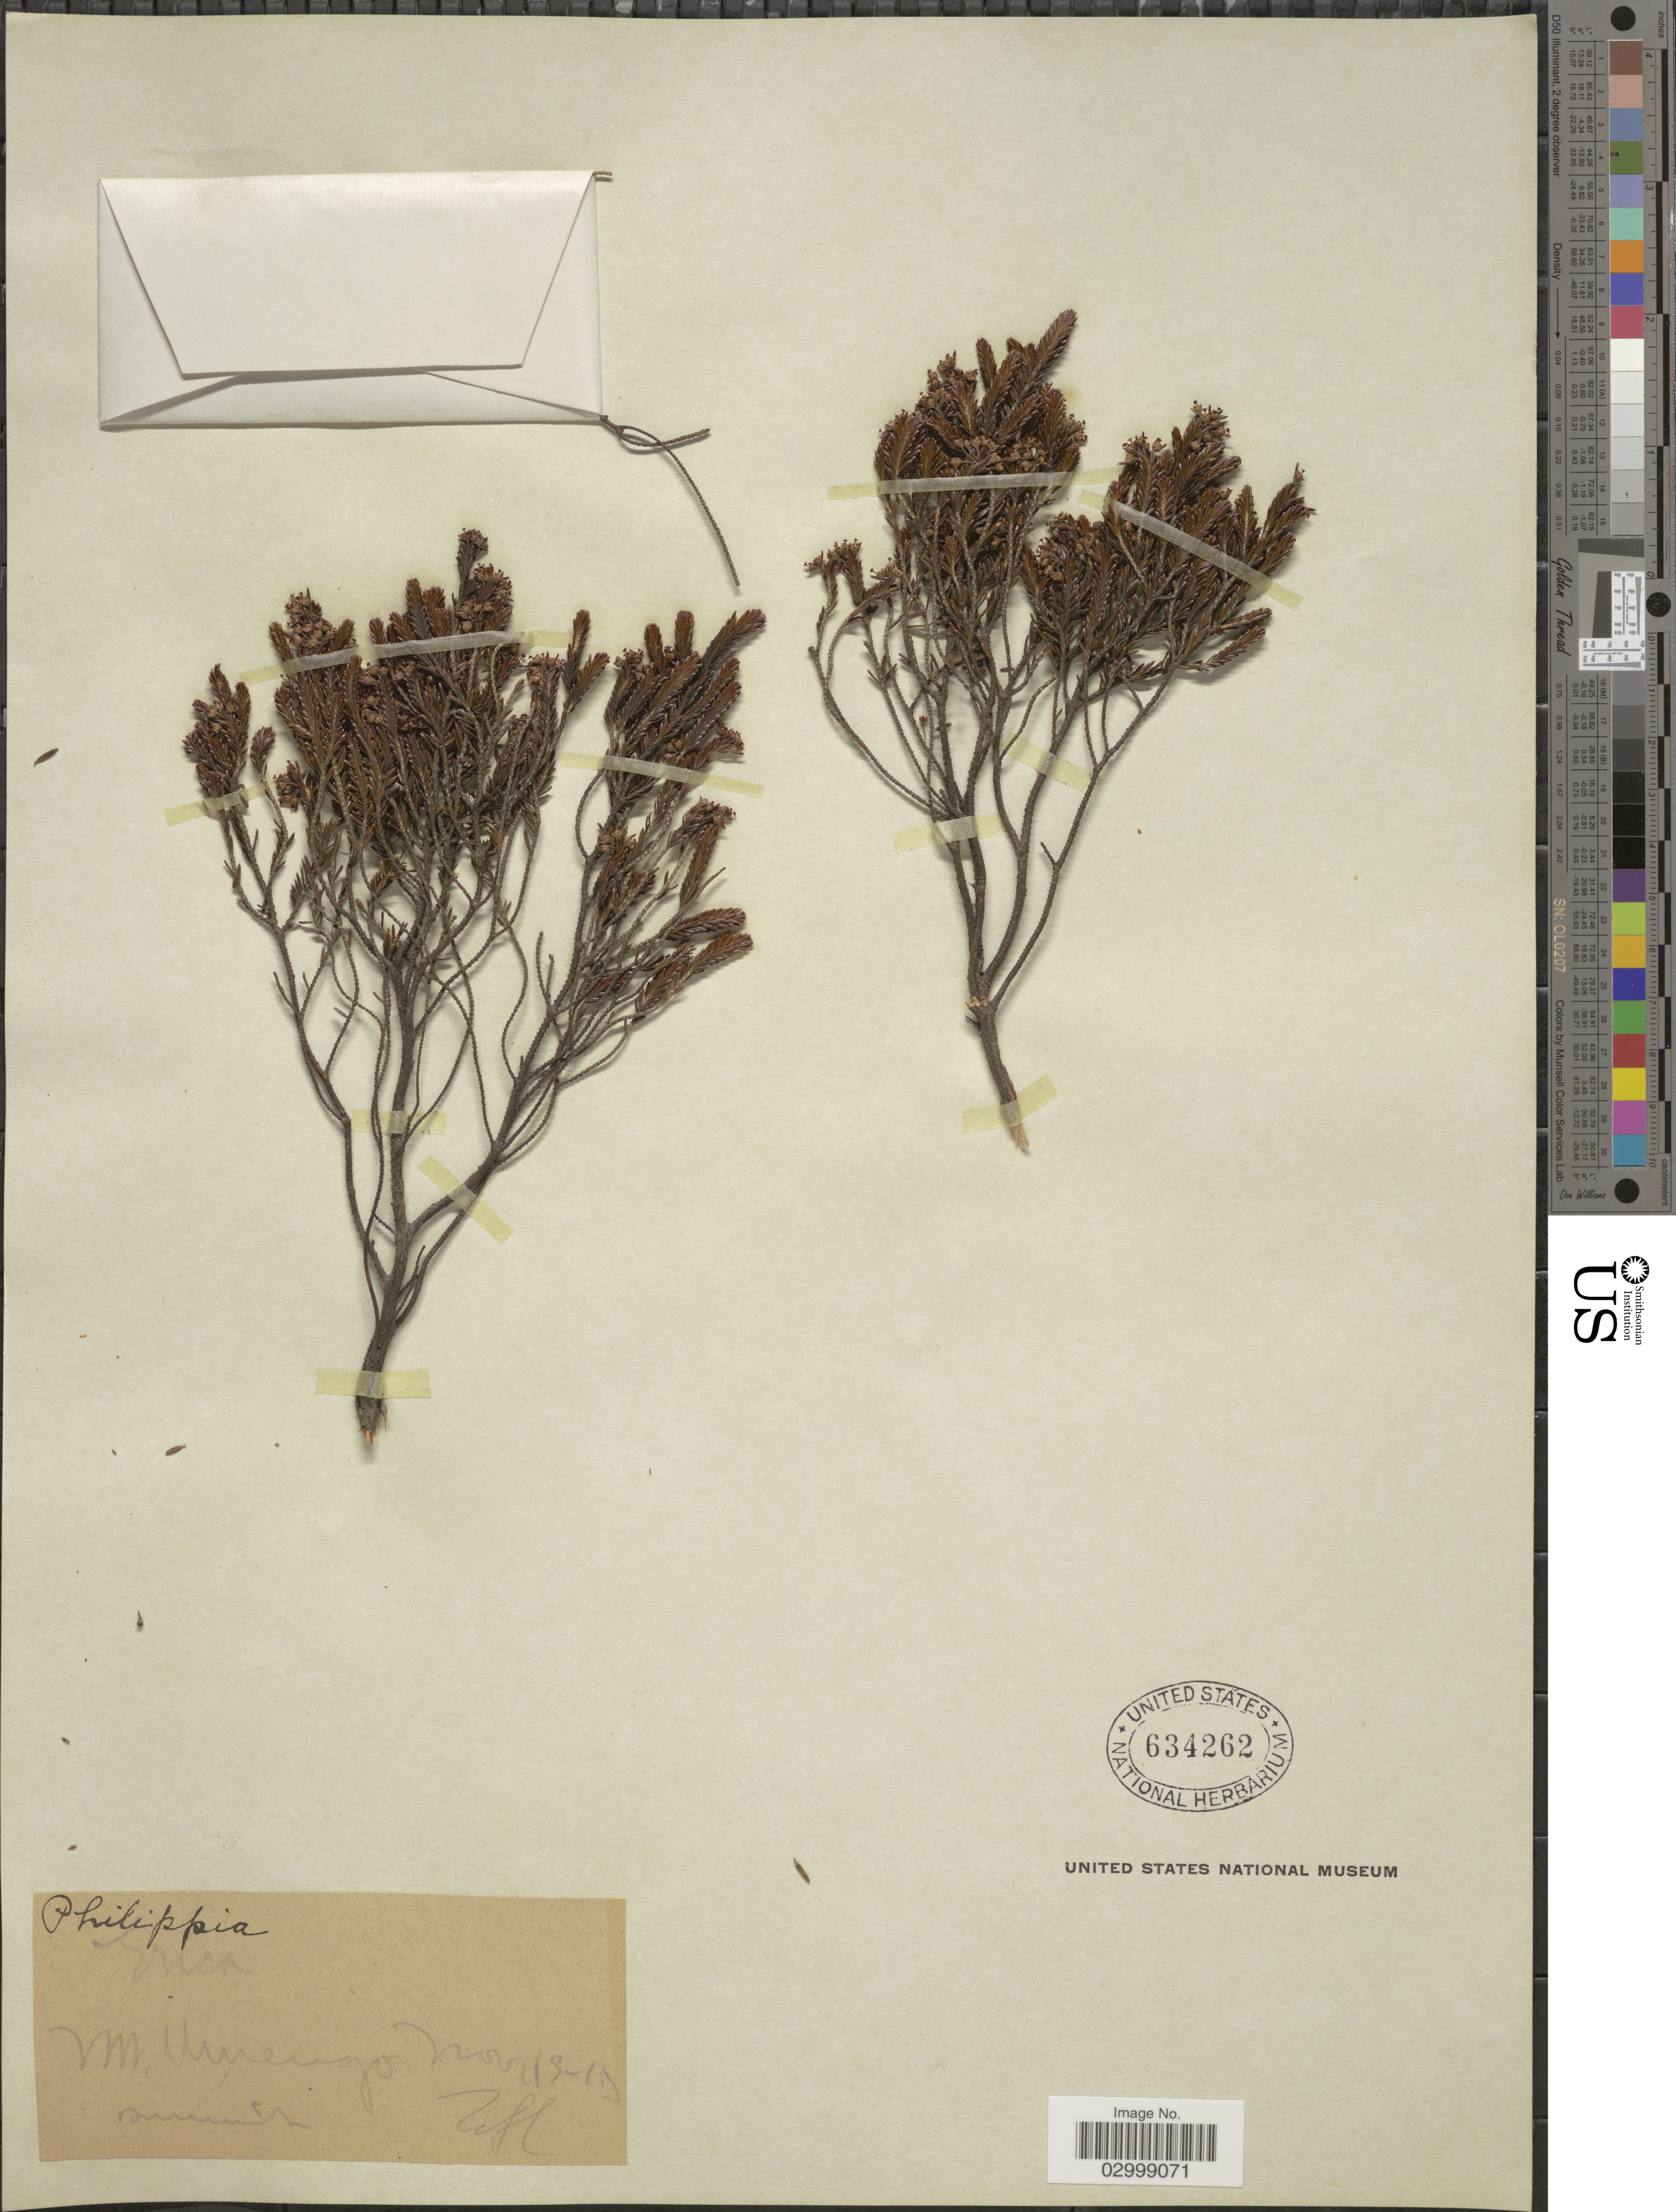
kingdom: Plantae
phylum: Tracheophyta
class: Magnoliopsida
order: Ericales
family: Ericaceae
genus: Philippia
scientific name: Philippia sp.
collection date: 1915-11-19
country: Kenya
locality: Mt. Umengo summit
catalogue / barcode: US 634262